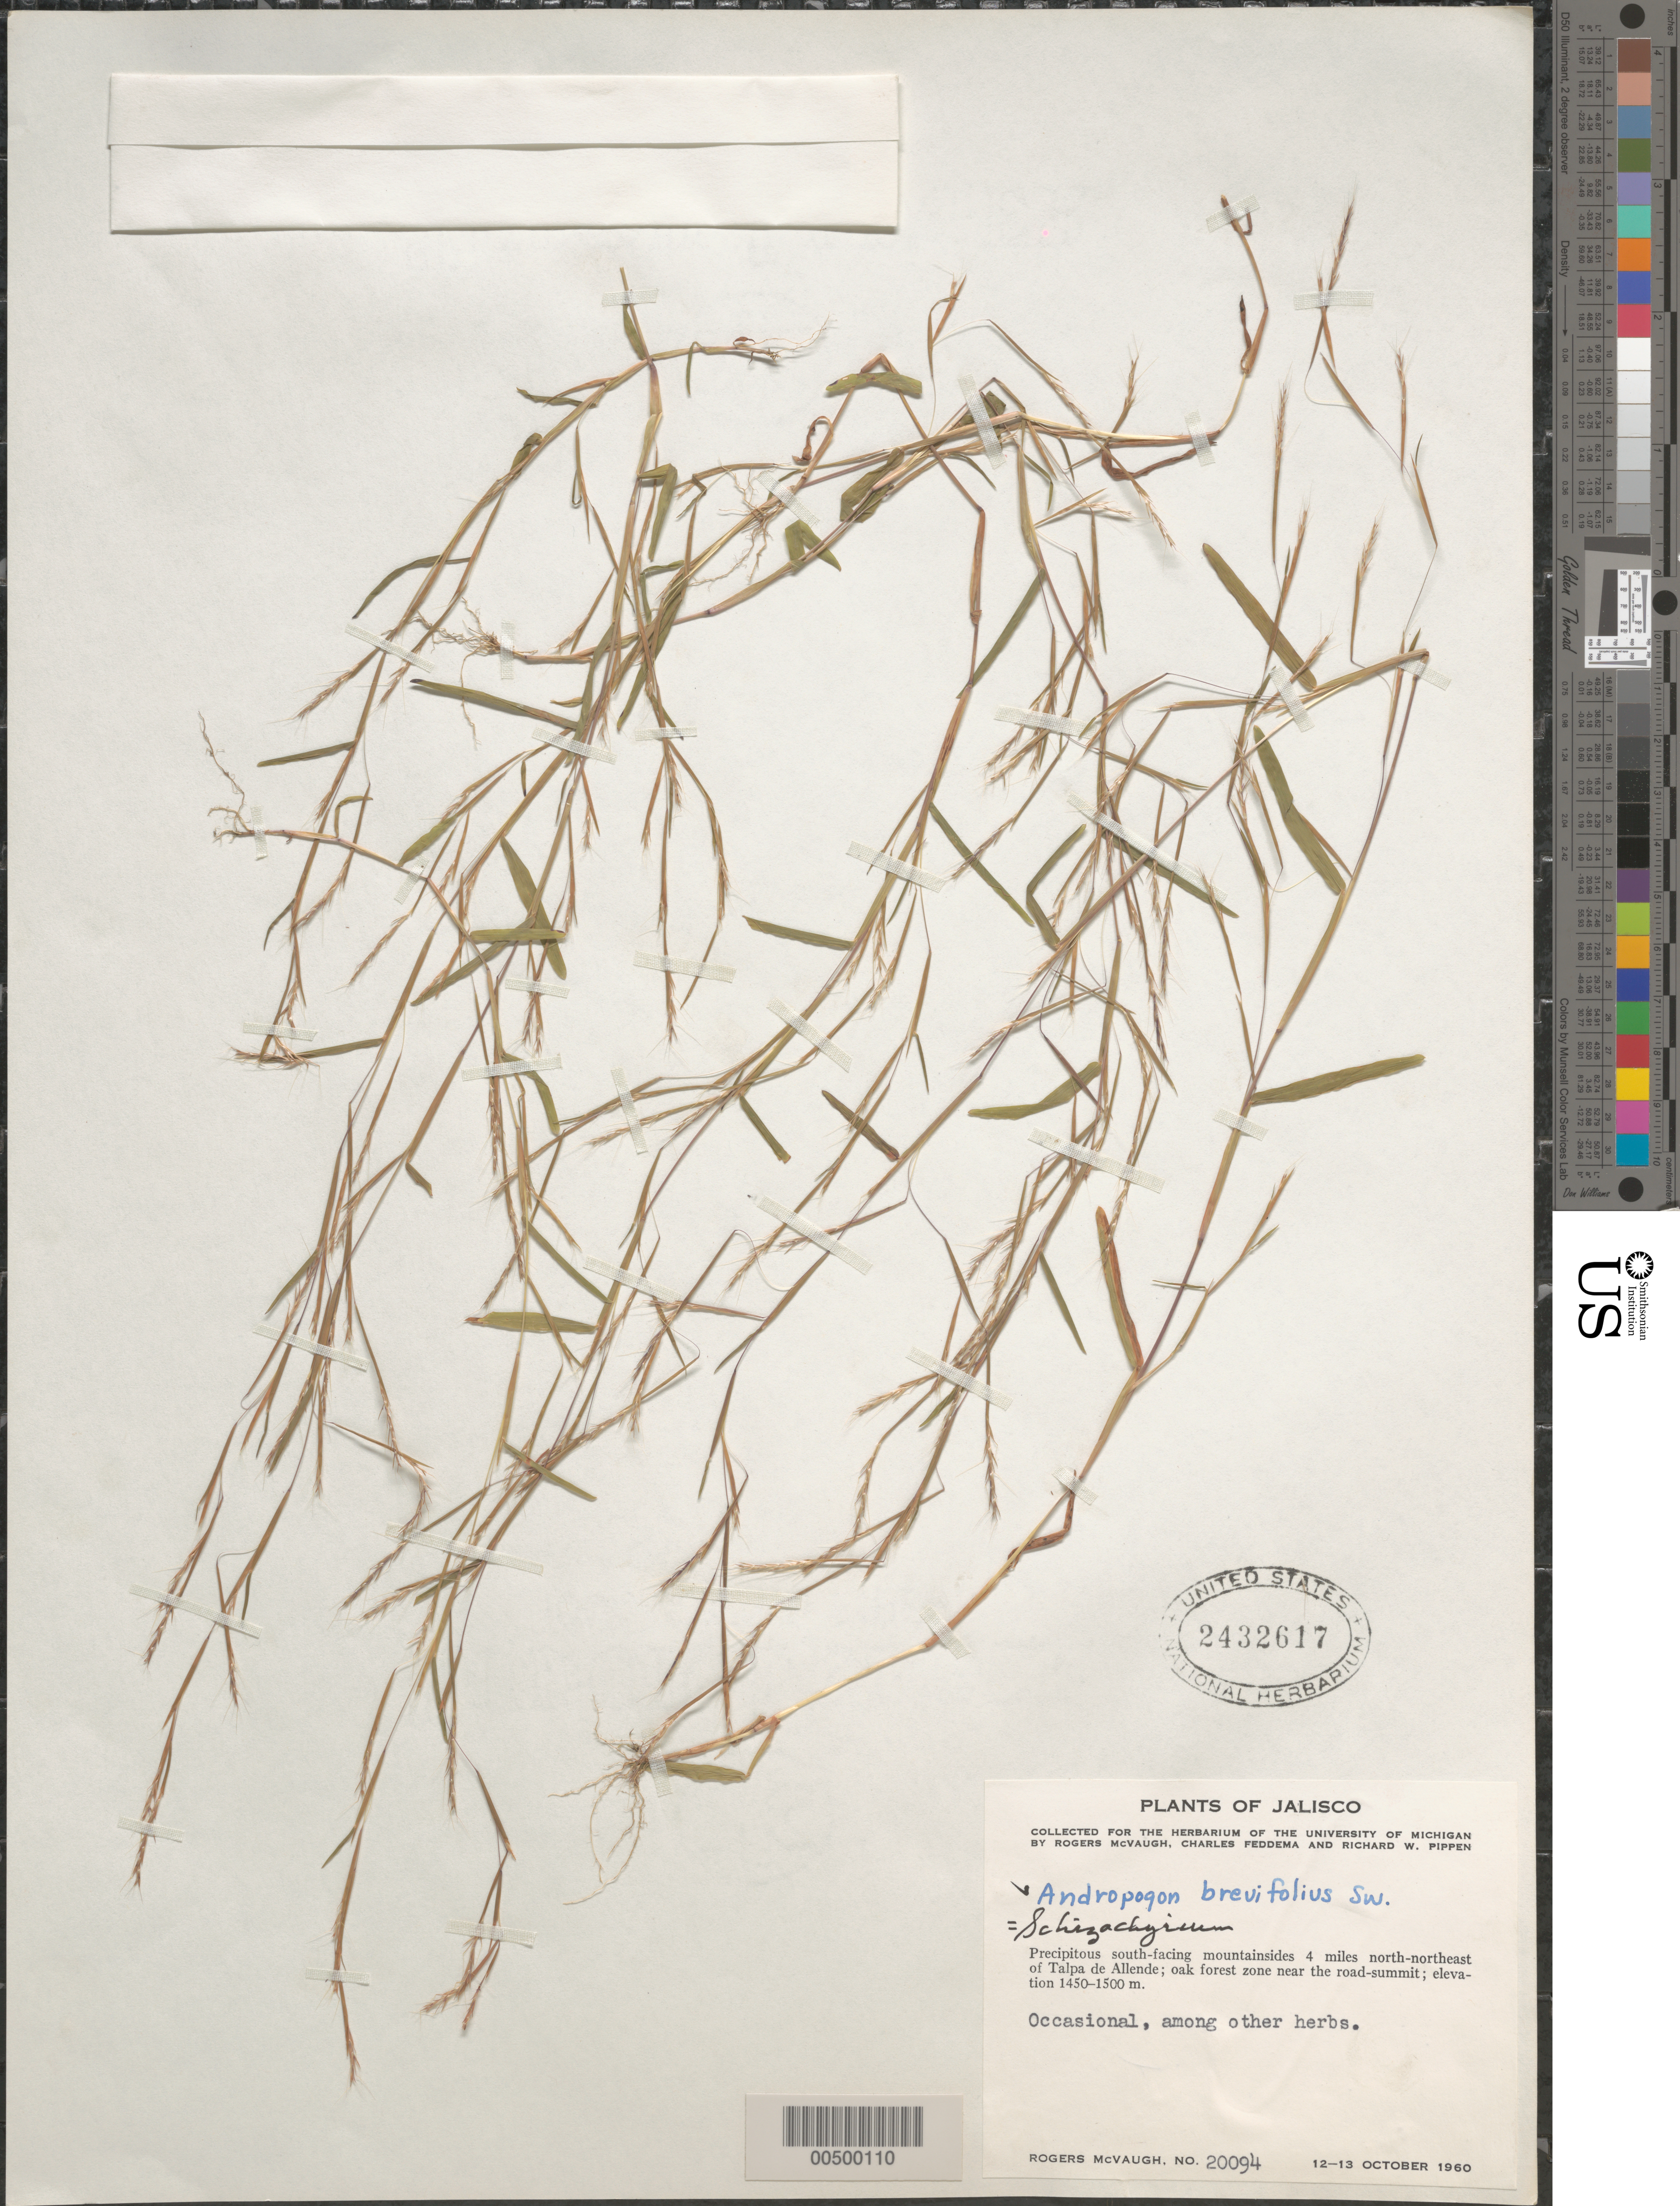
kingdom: Plantae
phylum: Tracheophyta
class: Liliopsida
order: Poales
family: Poaceae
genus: Schizachyrium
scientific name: Schizachyrium brevifolium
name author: (Sw.) Nees ex Büse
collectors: R. McVaugh, C. Feddema & R. W. Pippen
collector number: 20094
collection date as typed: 12 Oct 1960 to 13 Oct 1960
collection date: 1960-10-12/1960-10-13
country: Mexico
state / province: Jalisco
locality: S-facing mtnsides 4 mi NNE of Talpa de Allende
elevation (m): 1450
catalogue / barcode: US 2432617